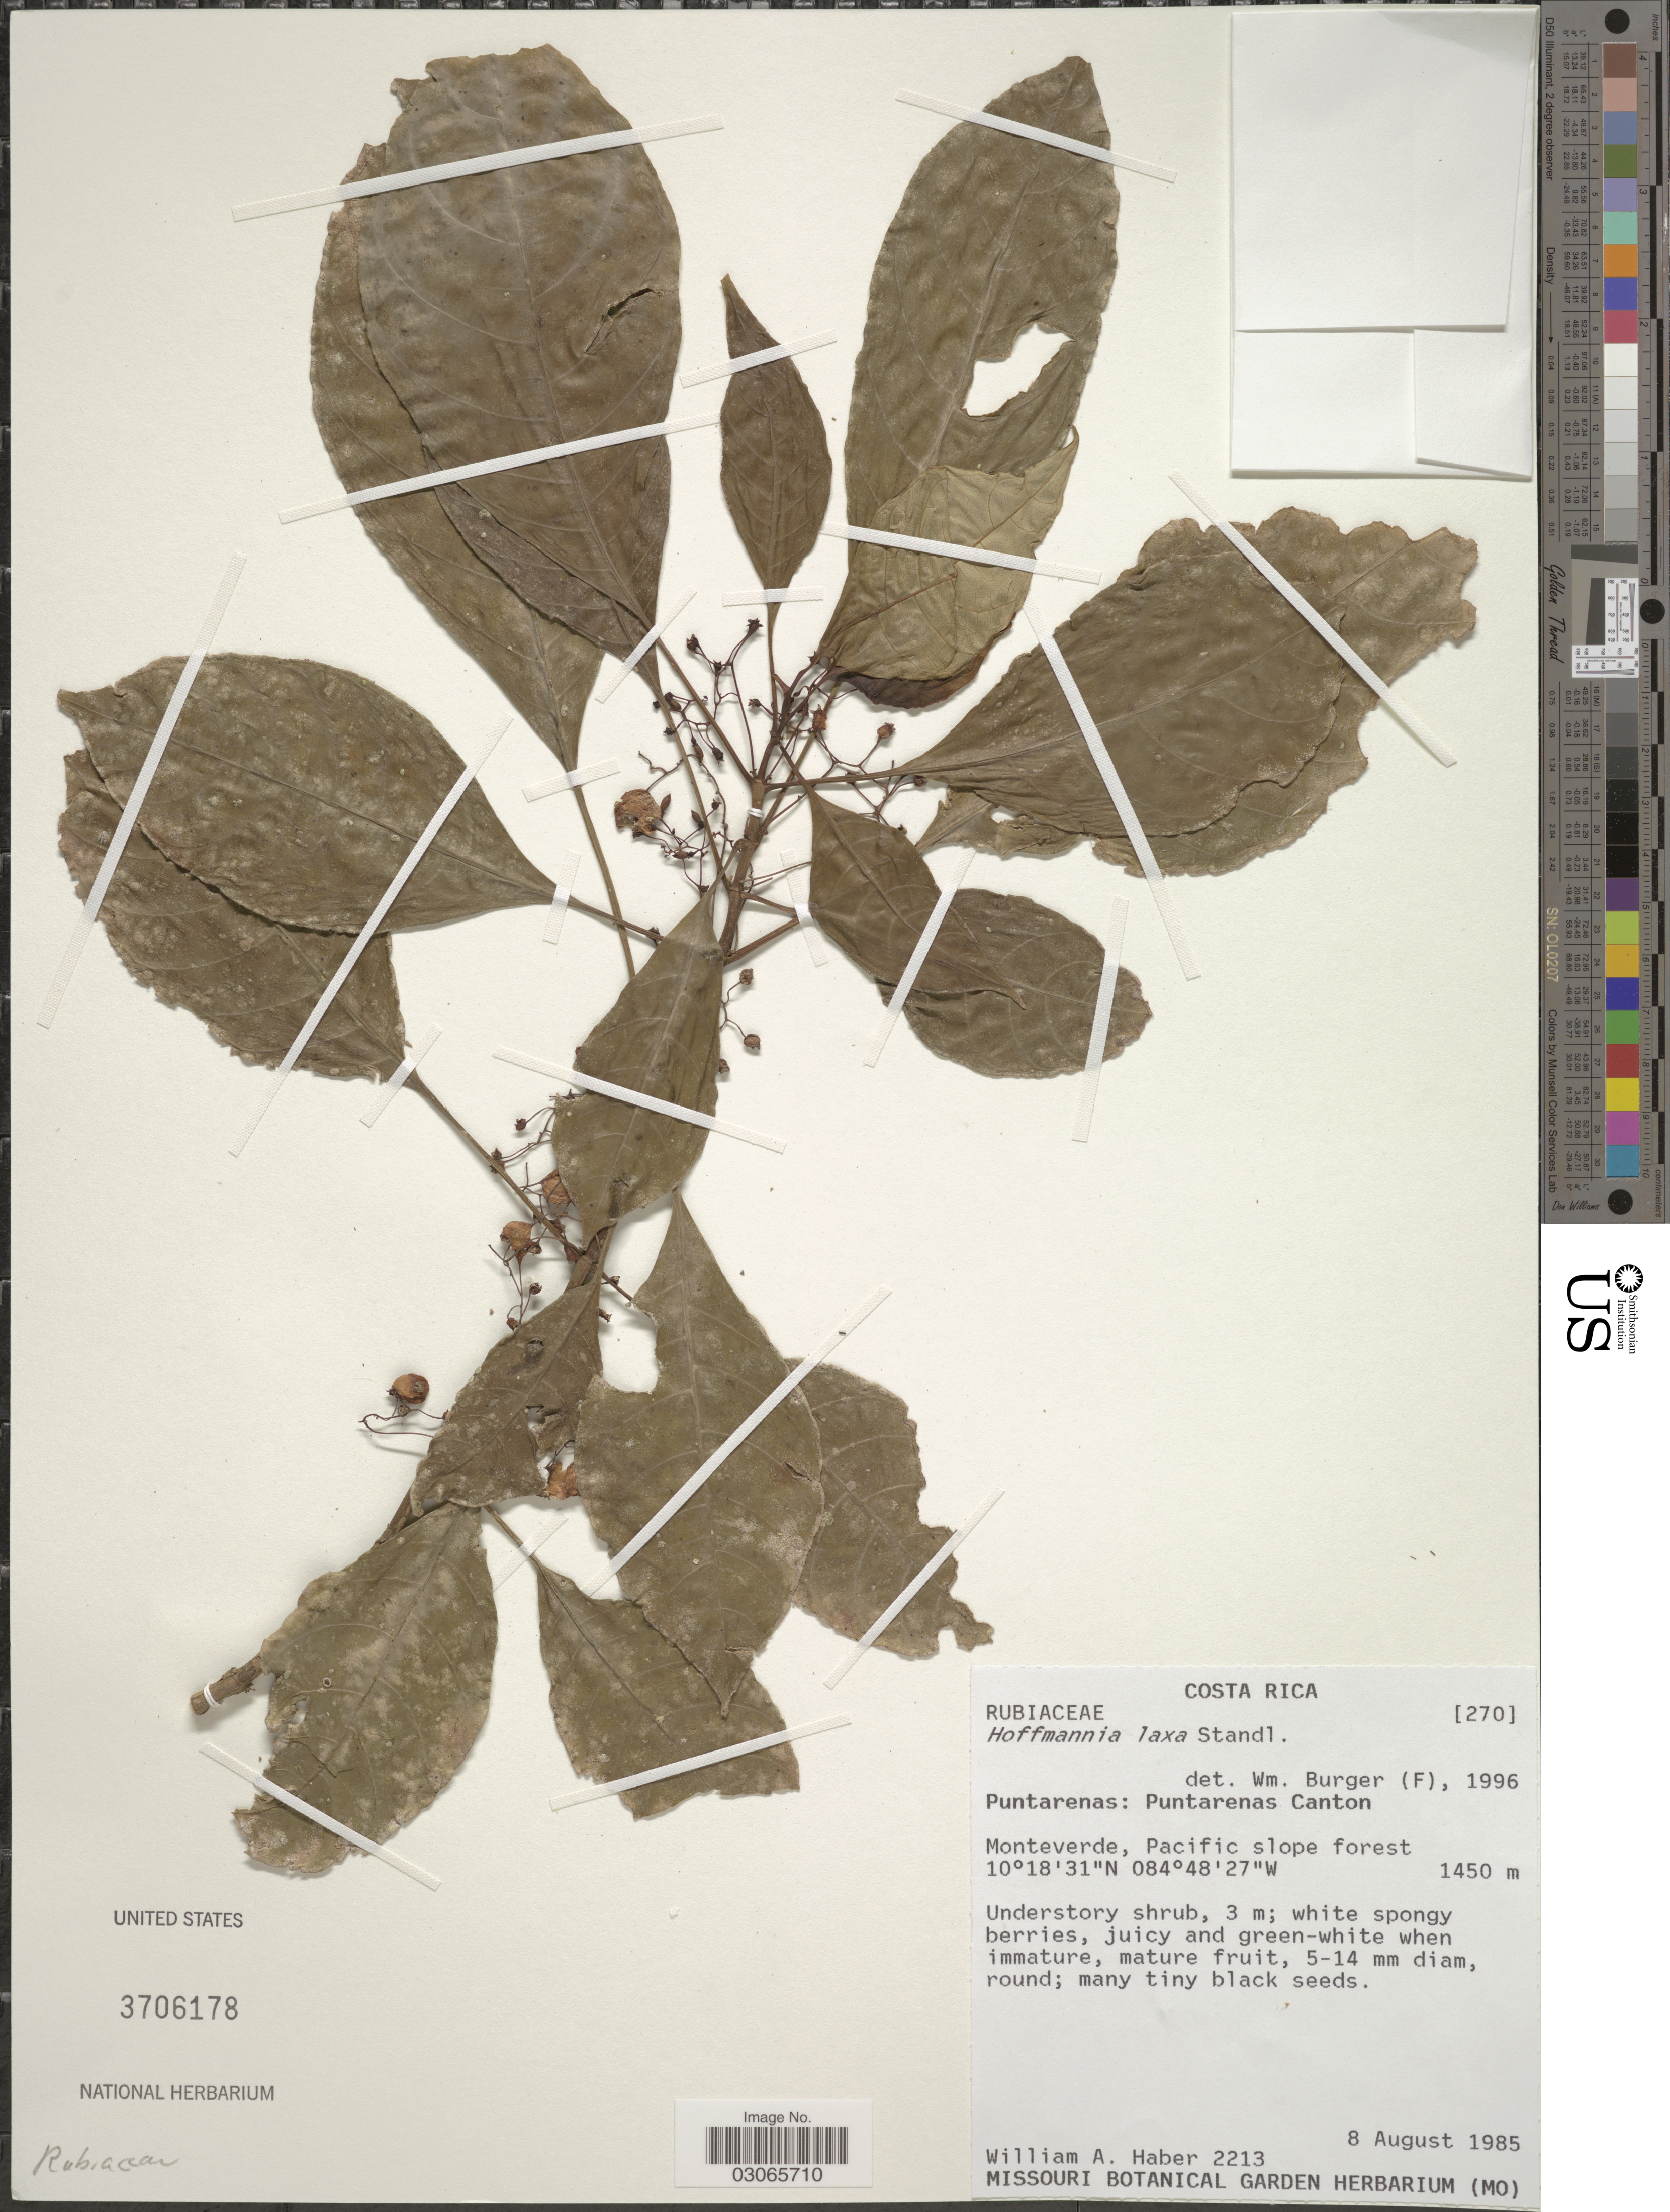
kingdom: Plantae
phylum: Tracheophyta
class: Magnoliopsida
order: Gentianales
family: Rubiaceae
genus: Hoffmannia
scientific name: Hoffmannia laxa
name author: Standl.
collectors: W. A. Haber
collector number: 2213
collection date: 1985-08-08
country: Costa Rica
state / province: Puntarenas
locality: Puntarenas Canton. Monteverde, Pacific slope forest.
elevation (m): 1450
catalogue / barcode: US 3706178